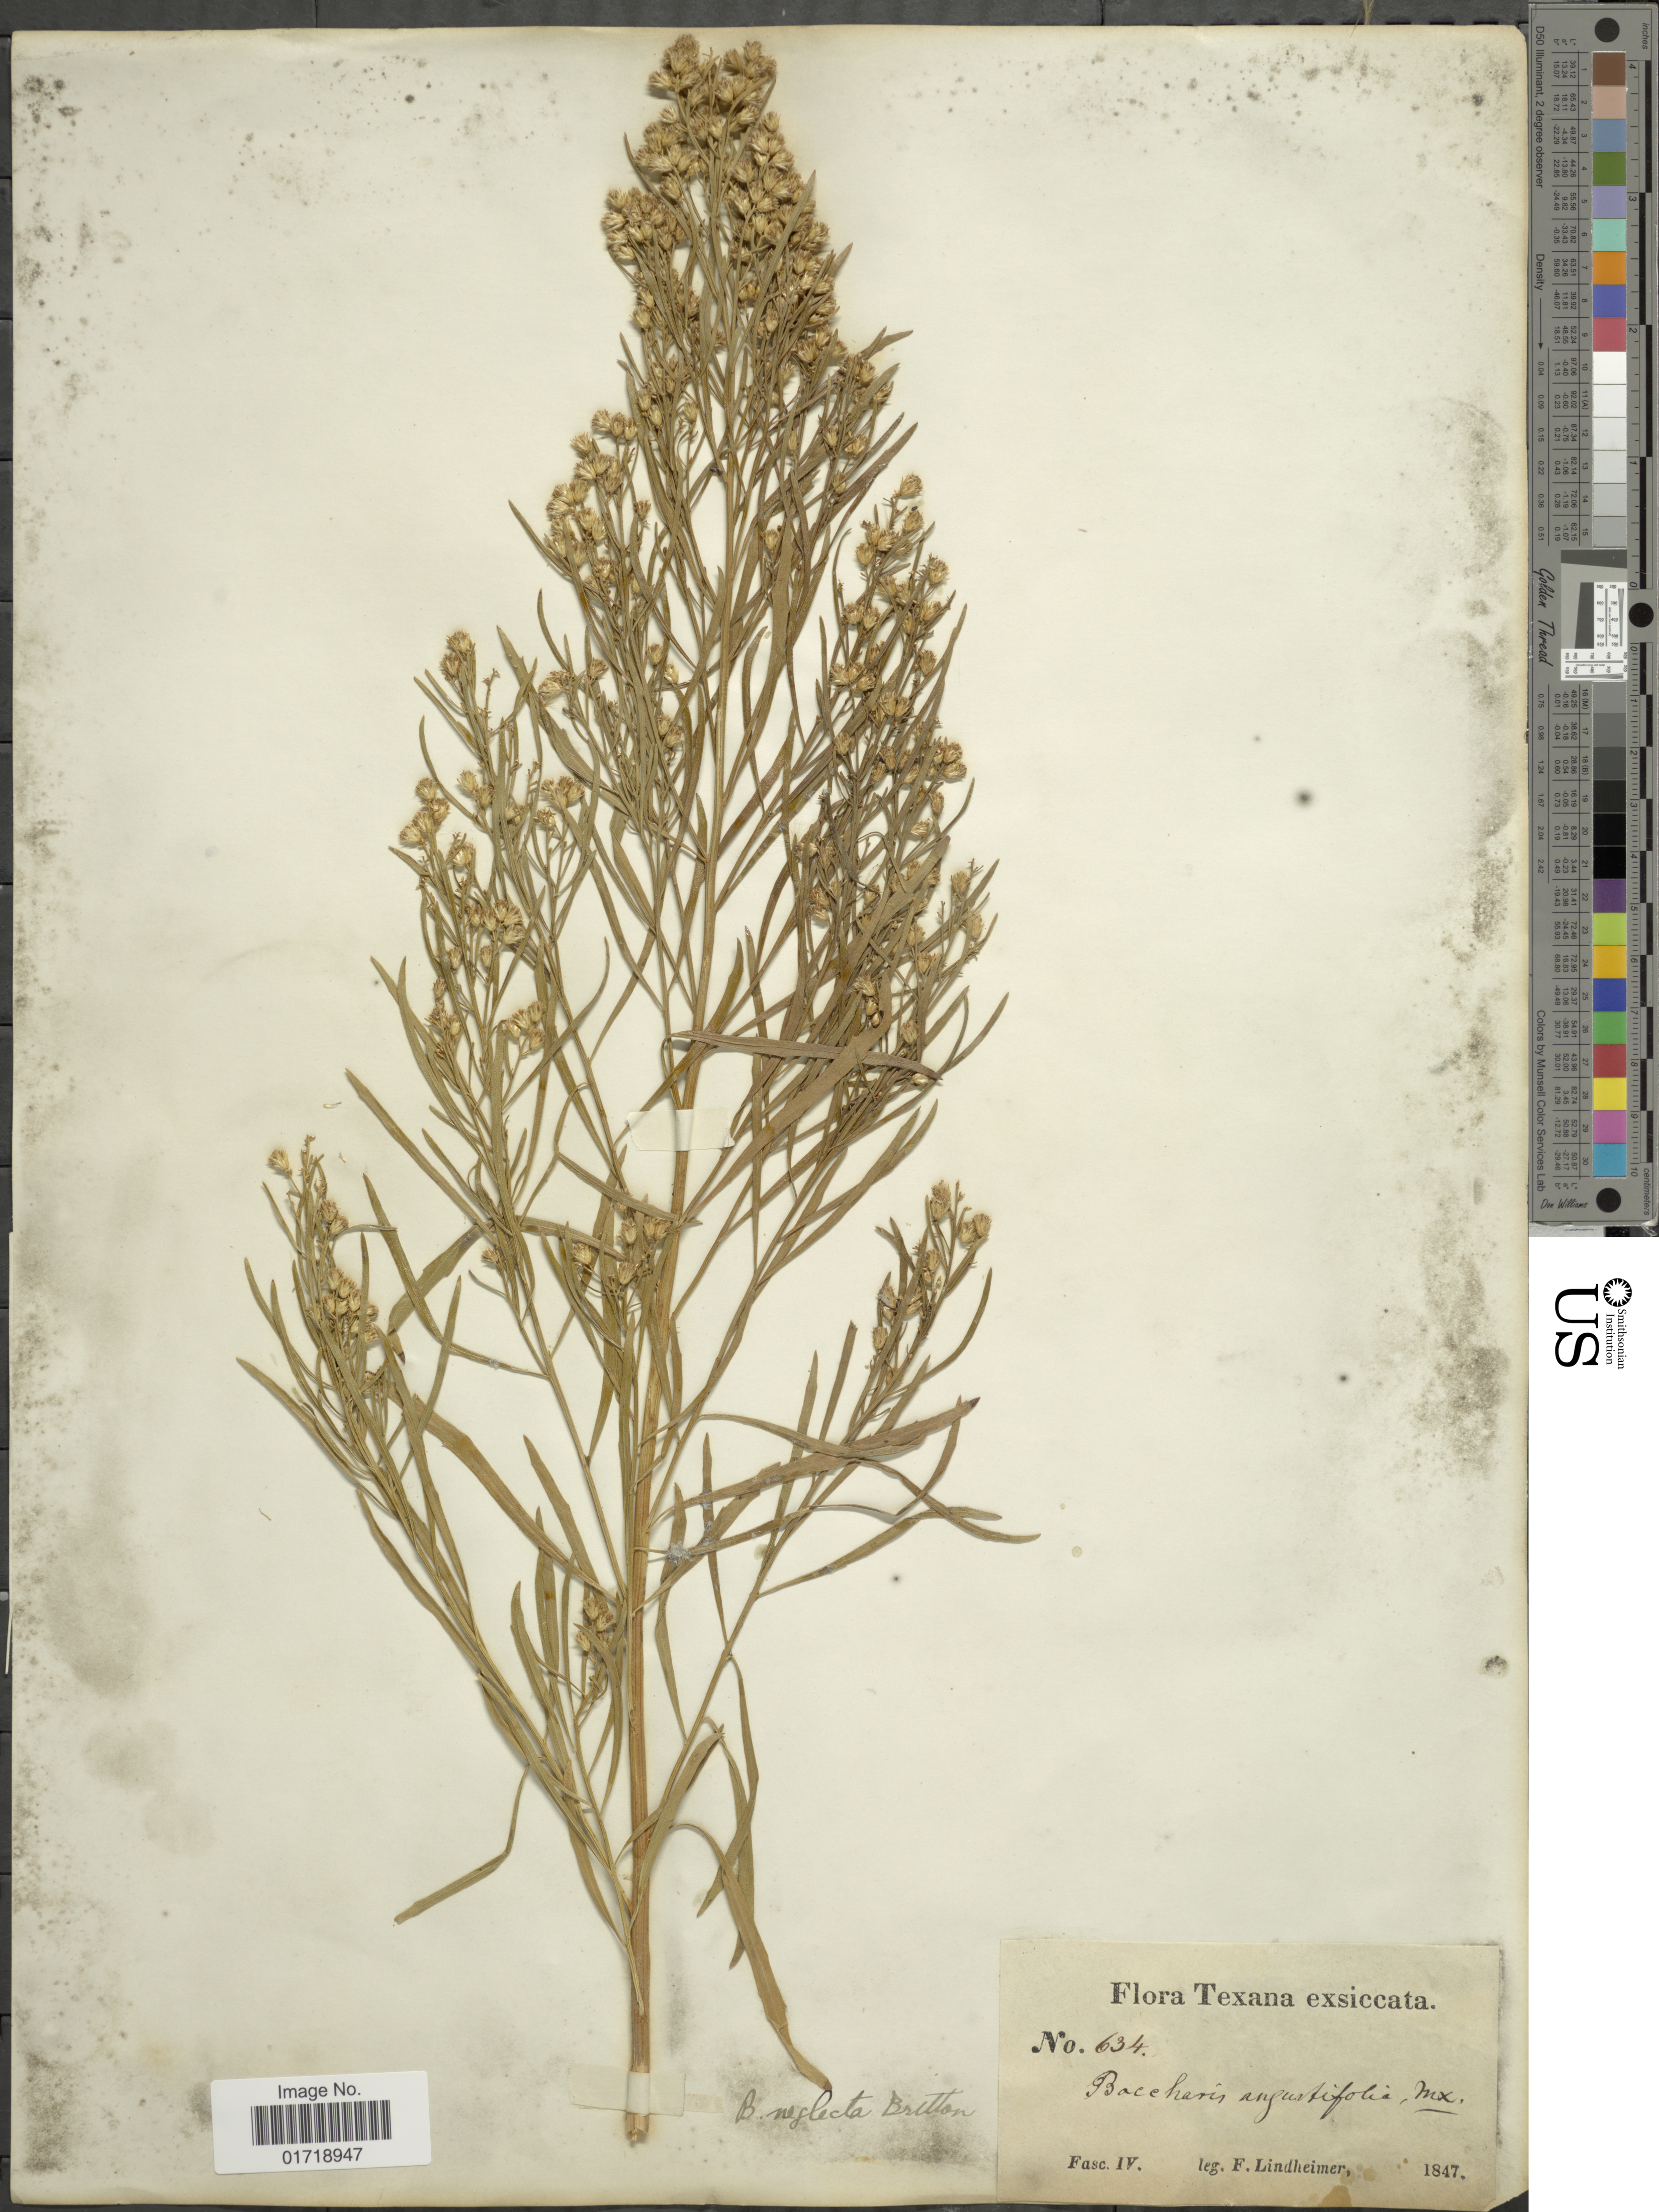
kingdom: Plantae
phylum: Tracheophyta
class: Magnoliopsida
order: Asterales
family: Asteraceae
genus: Baccharis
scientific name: Baccharis neglecta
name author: Britton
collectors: F. Lindheimer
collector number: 634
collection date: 1847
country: United States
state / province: Texas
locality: Fasc IV.